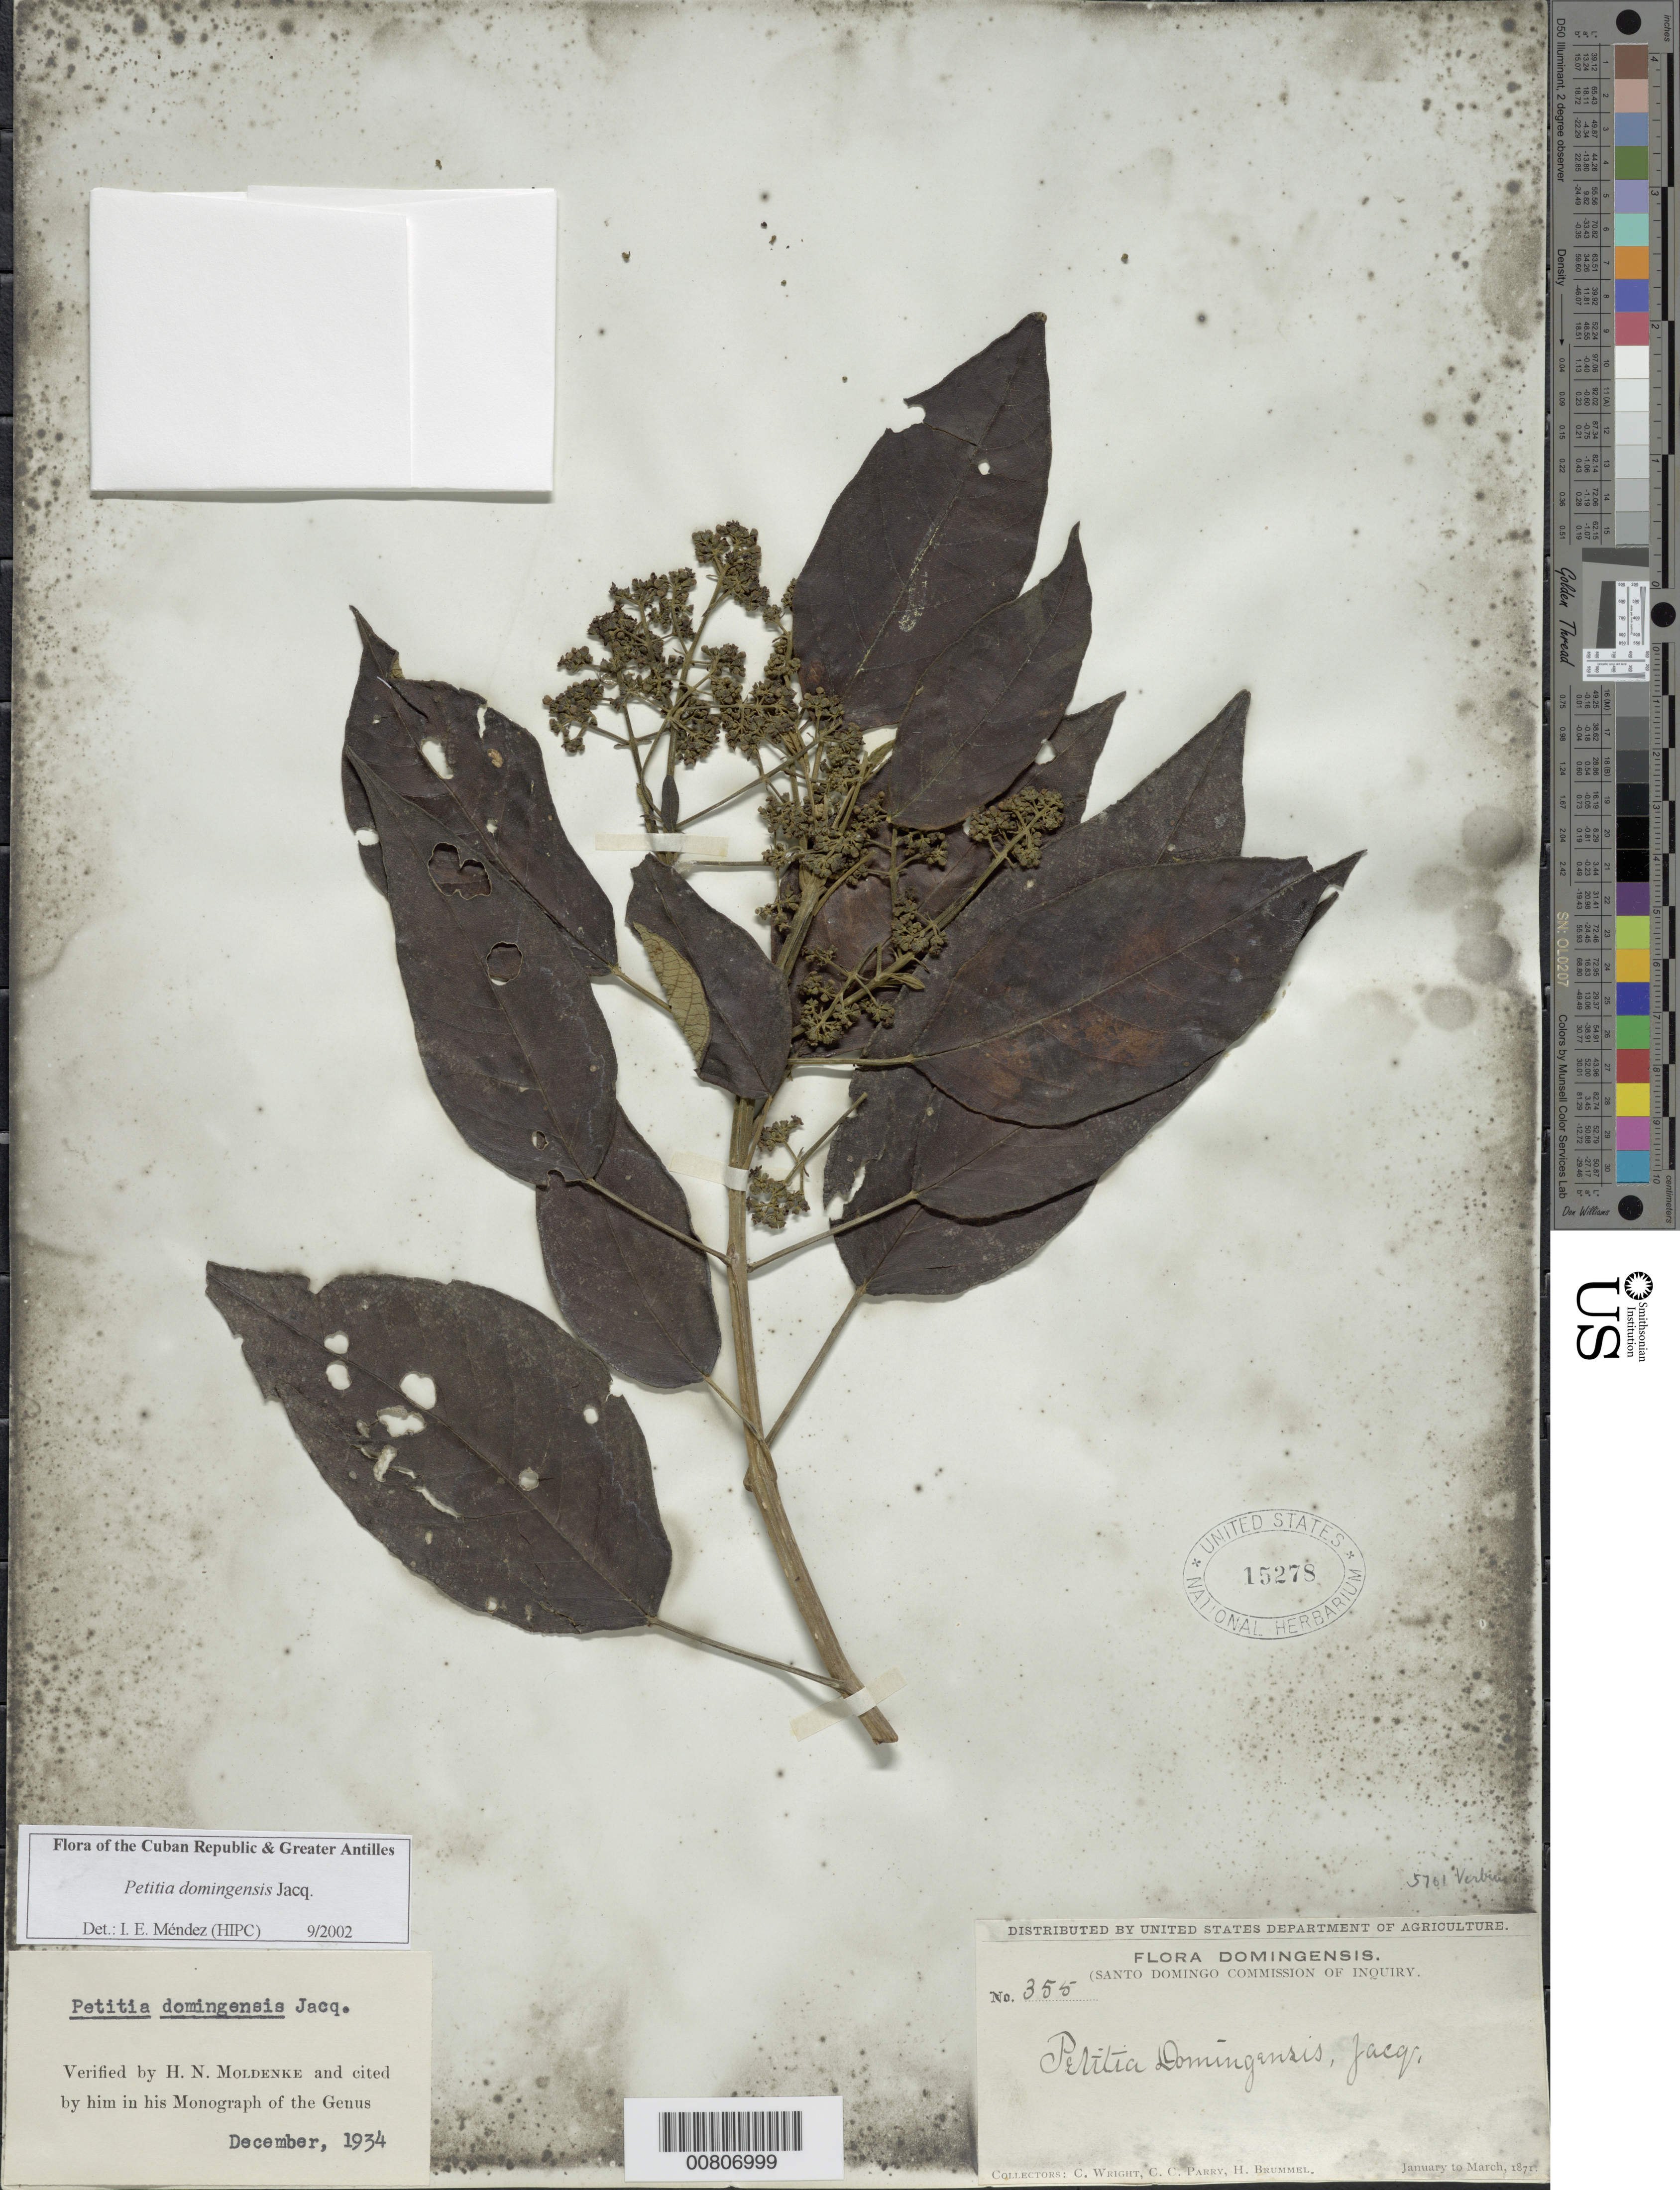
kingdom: Plantae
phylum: Tracheophyta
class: Magnoliopsida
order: Lamiales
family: Lamiaceae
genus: Petitia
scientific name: Petitia domingensis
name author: Jacq.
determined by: Méndez, Isidro E., (HIPC)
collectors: C. Wright, C. C. Parry & H. Brummel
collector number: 355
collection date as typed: Jan 1871 to -- Mar 1871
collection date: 1871-01/1871-03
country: Dominican Republic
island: Hispaniola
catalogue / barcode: US 15278